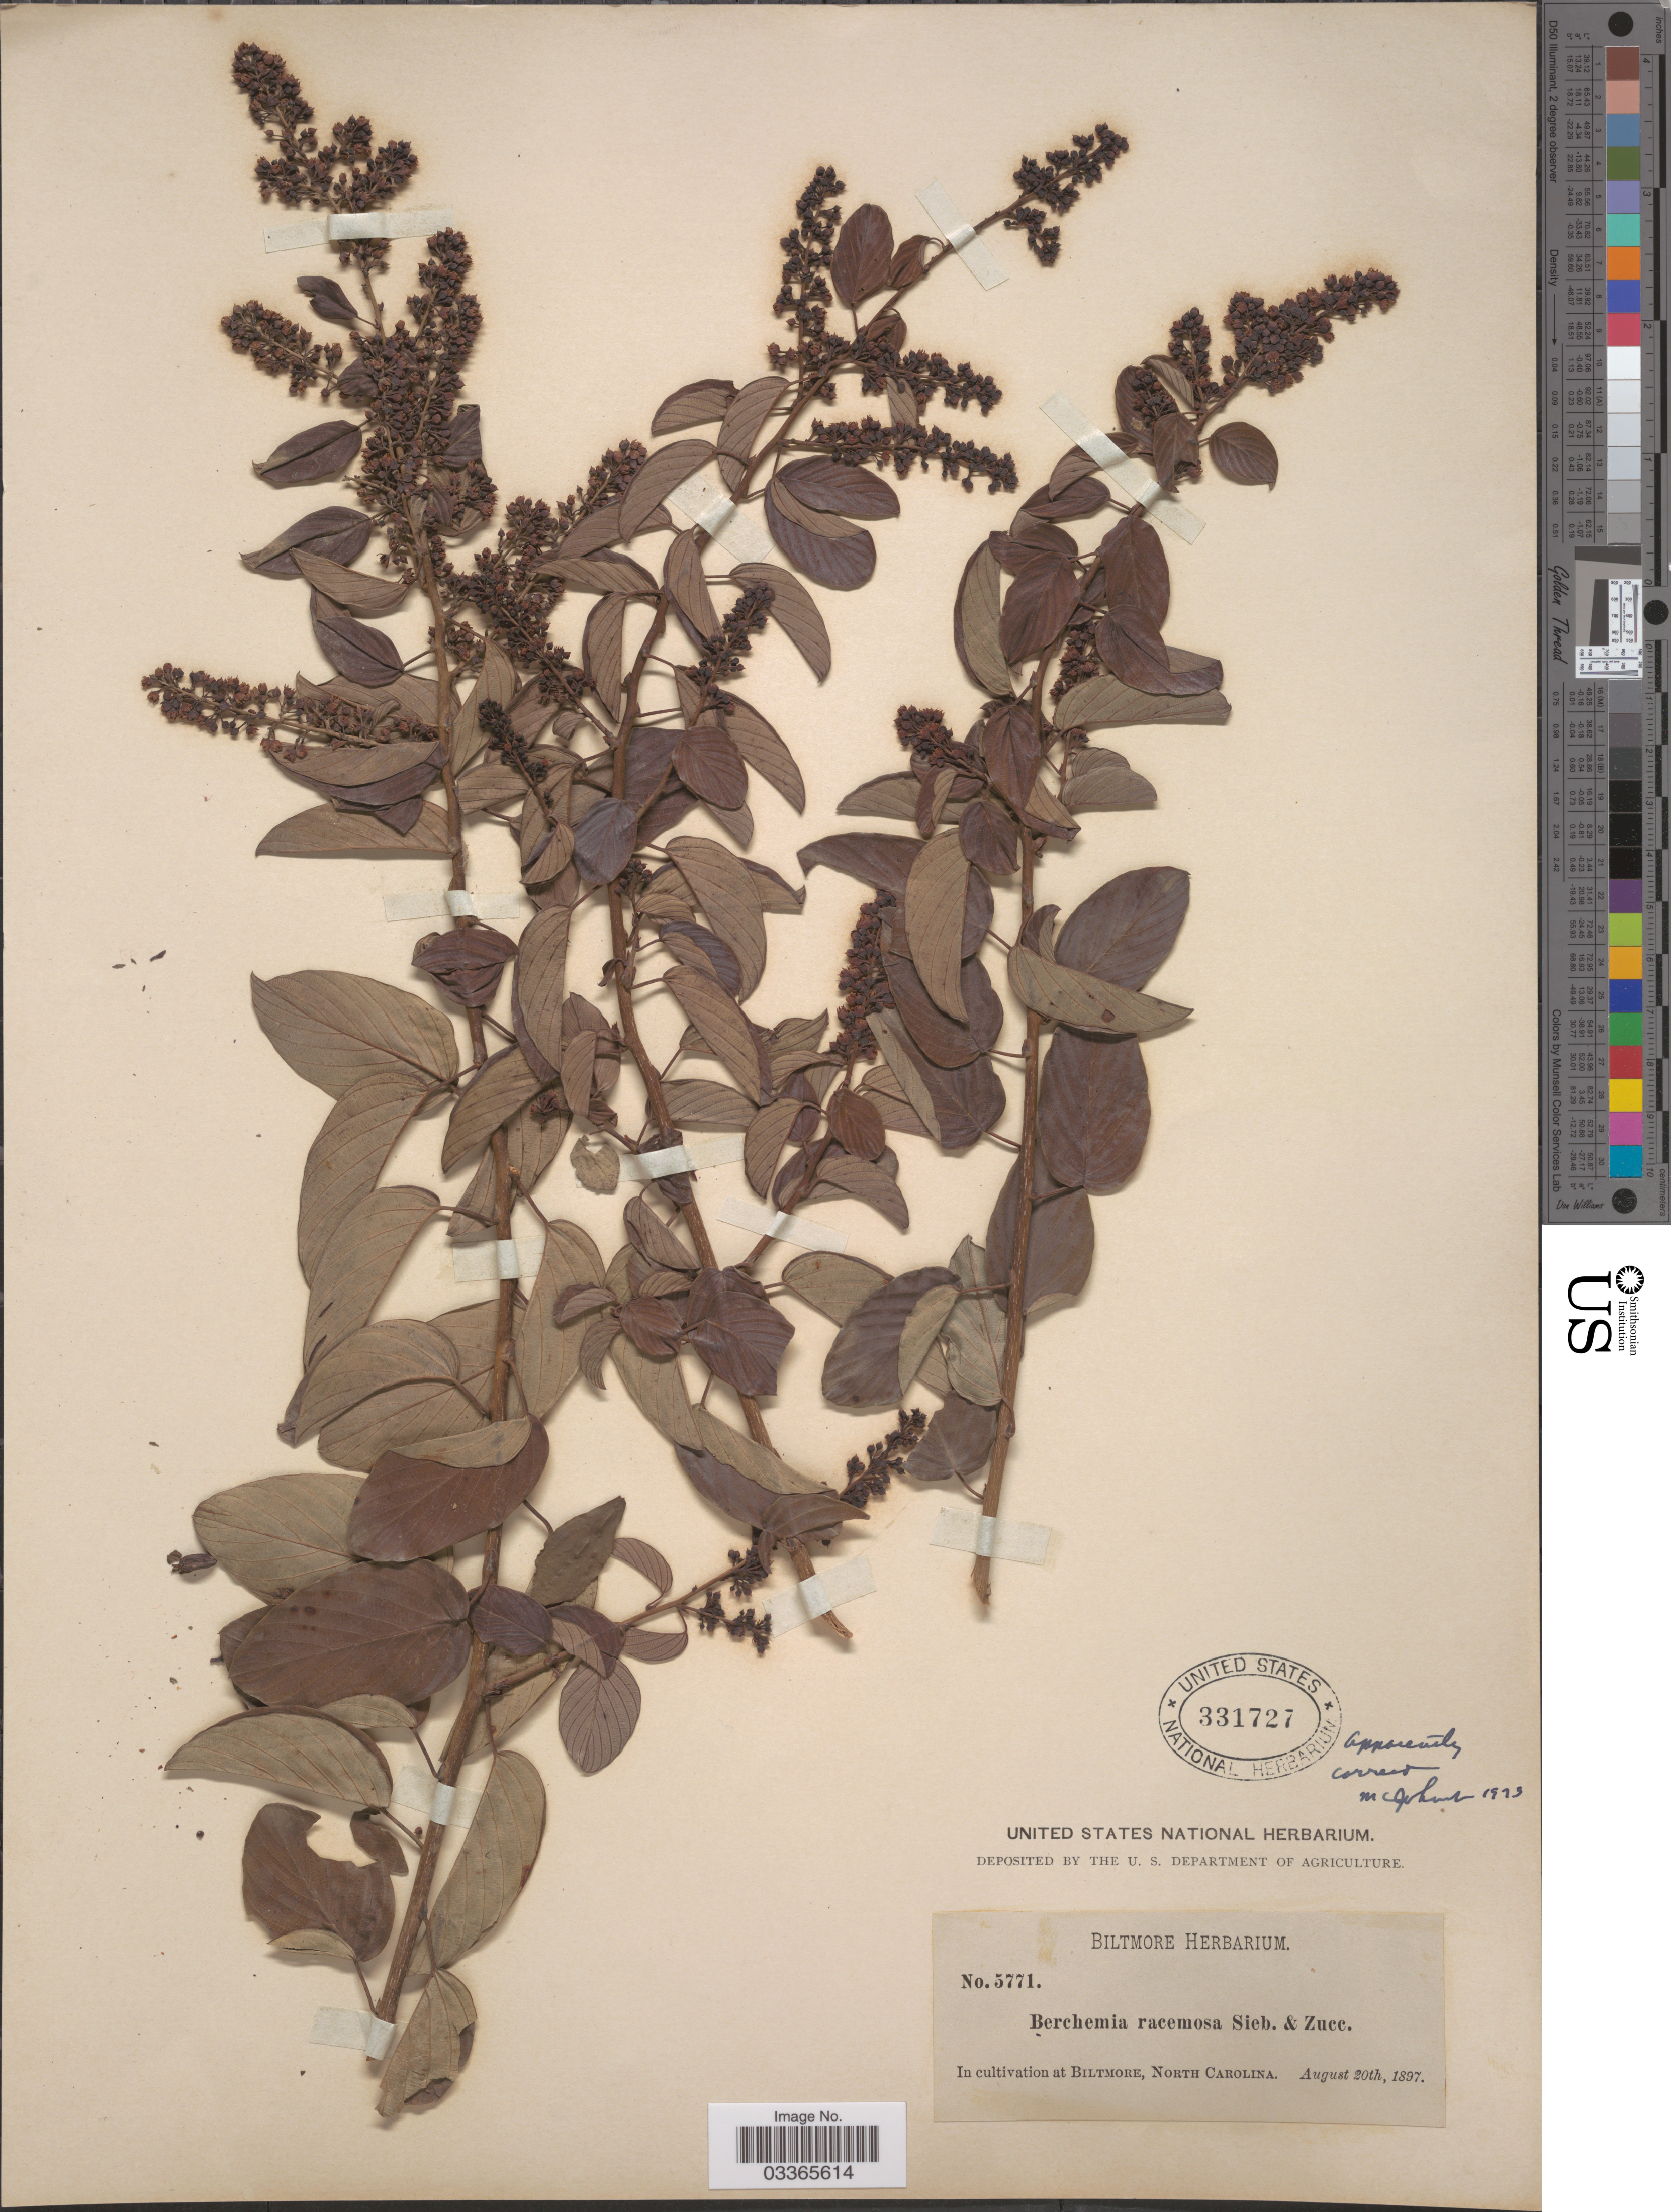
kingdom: Plantae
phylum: Tracheophyta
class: Magnoliopsida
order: Rosales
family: Rhamnaceae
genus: Berchemia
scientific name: Berchemia racemosa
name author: Siebold & Zucc.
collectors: ex herb. Biltmore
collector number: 5771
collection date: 1897-08-20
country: United States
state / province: North Carolina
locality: Biltmore.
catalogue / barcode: US 331727